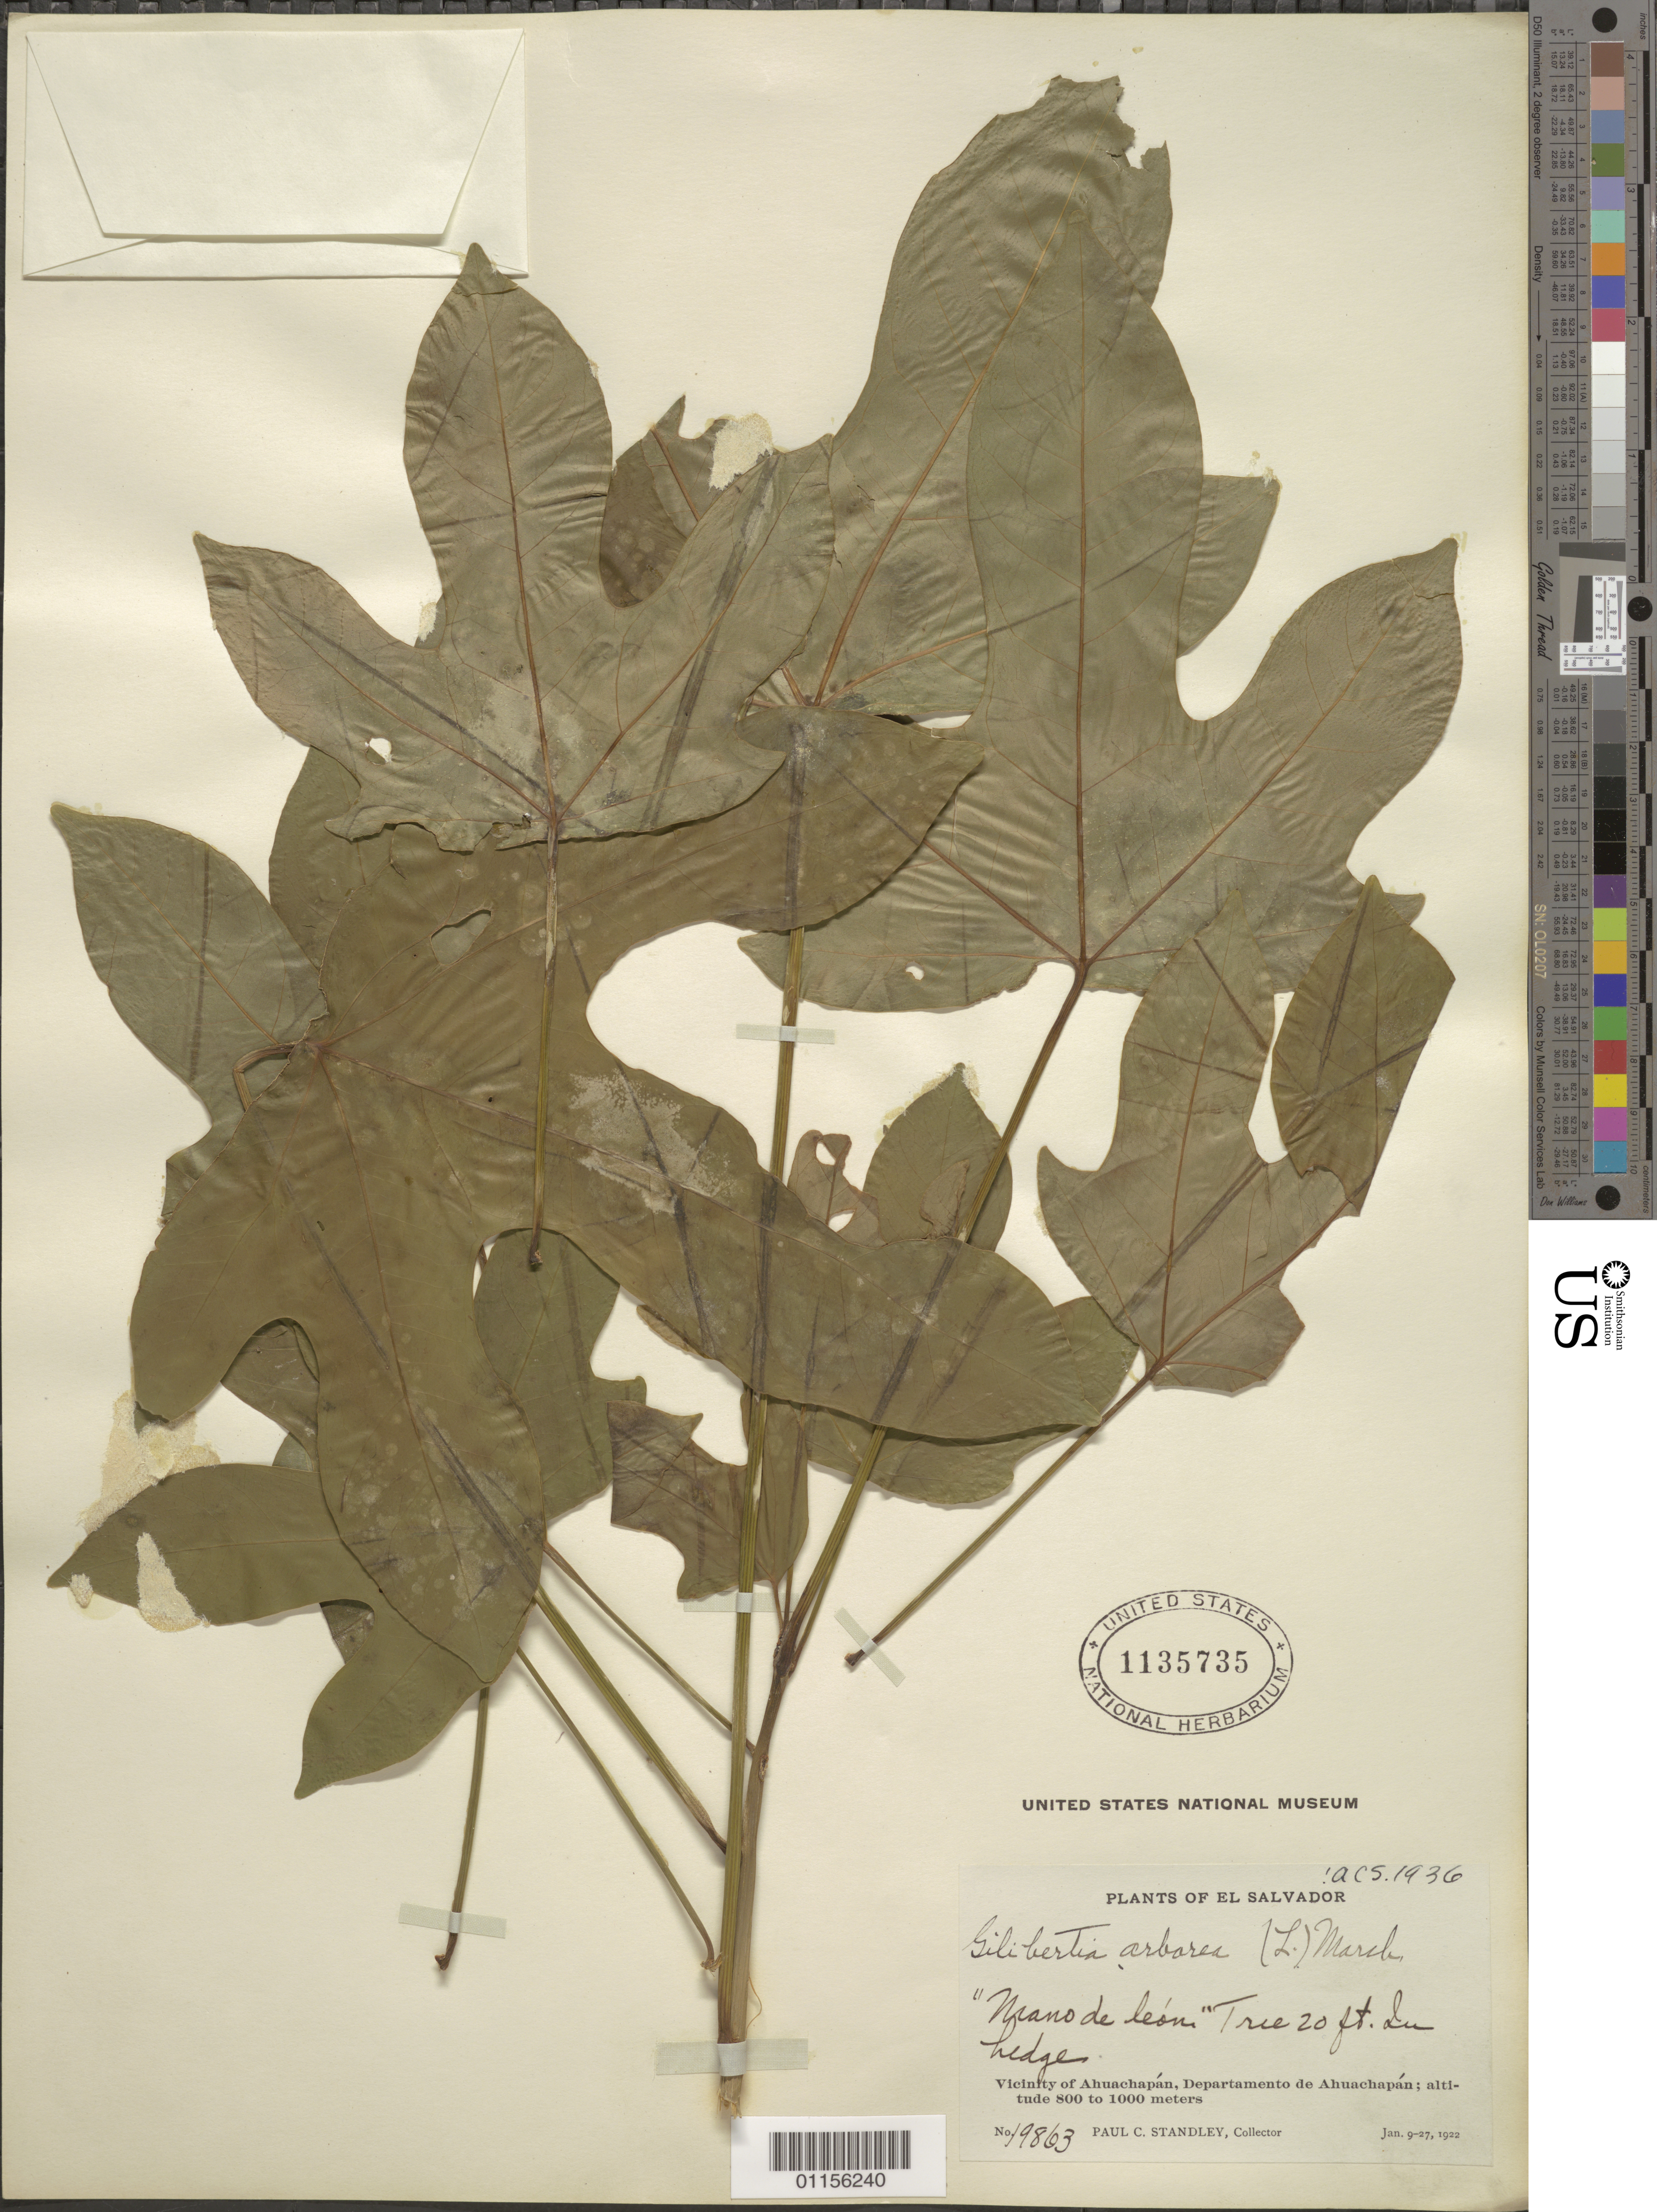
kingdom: Plantae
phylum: Tracheophyta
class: Magnoliopsida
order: Apiales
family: Araliaceae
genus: Dendropanax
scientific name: Dendropanax arboreus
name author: (L.) Decne. & Planch.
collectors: P. C. Standley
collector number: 19863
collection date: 1922-01-09/1922-01-27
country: El Salvador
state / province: Ahuachapán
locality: Vicinity of Ahuachapan.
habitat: Tree.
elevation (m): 800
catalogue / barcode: US 1135735